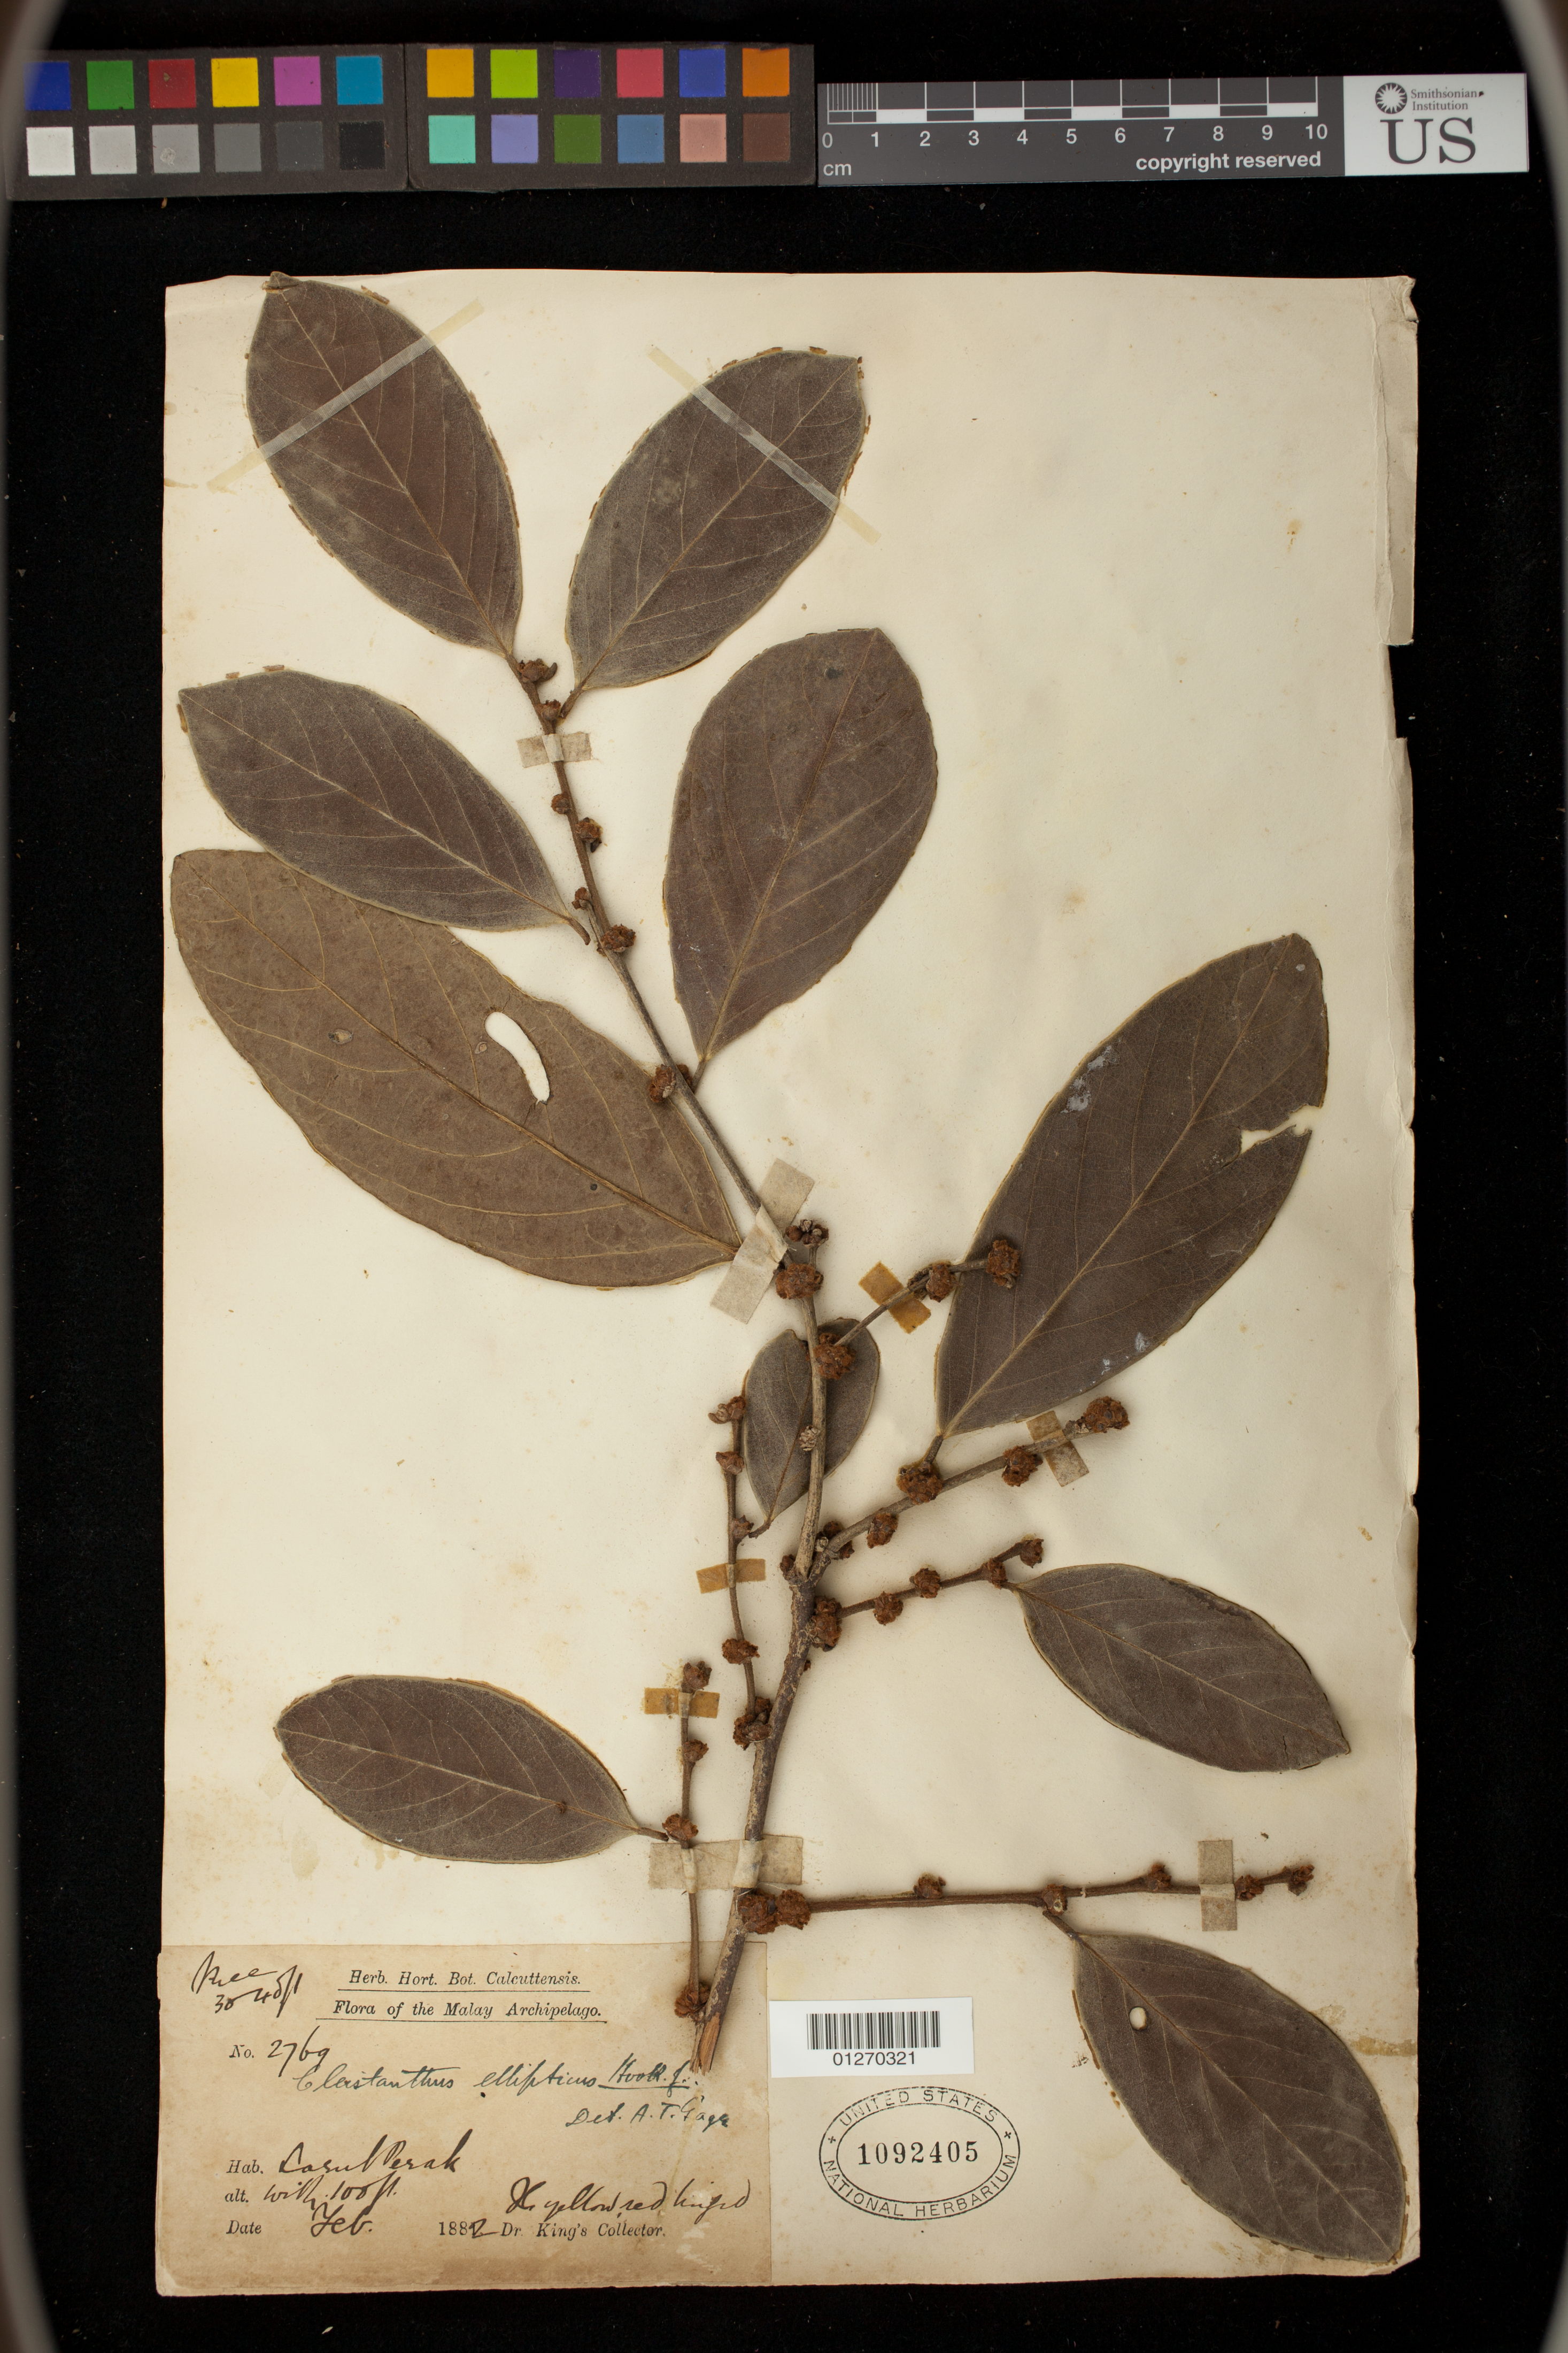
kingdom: Plantae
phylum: Tracheophyta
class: Magnoliopsida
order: Malpighiales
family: Phyllanthaceae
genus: Cleistanthus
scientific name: Cleistanthus ellipticus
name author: Hook. f.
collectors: Dr. King's collector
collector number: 2769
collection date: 1882-02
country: Indonesia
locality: Corul Perak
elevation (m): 30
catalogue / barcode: US 1092405